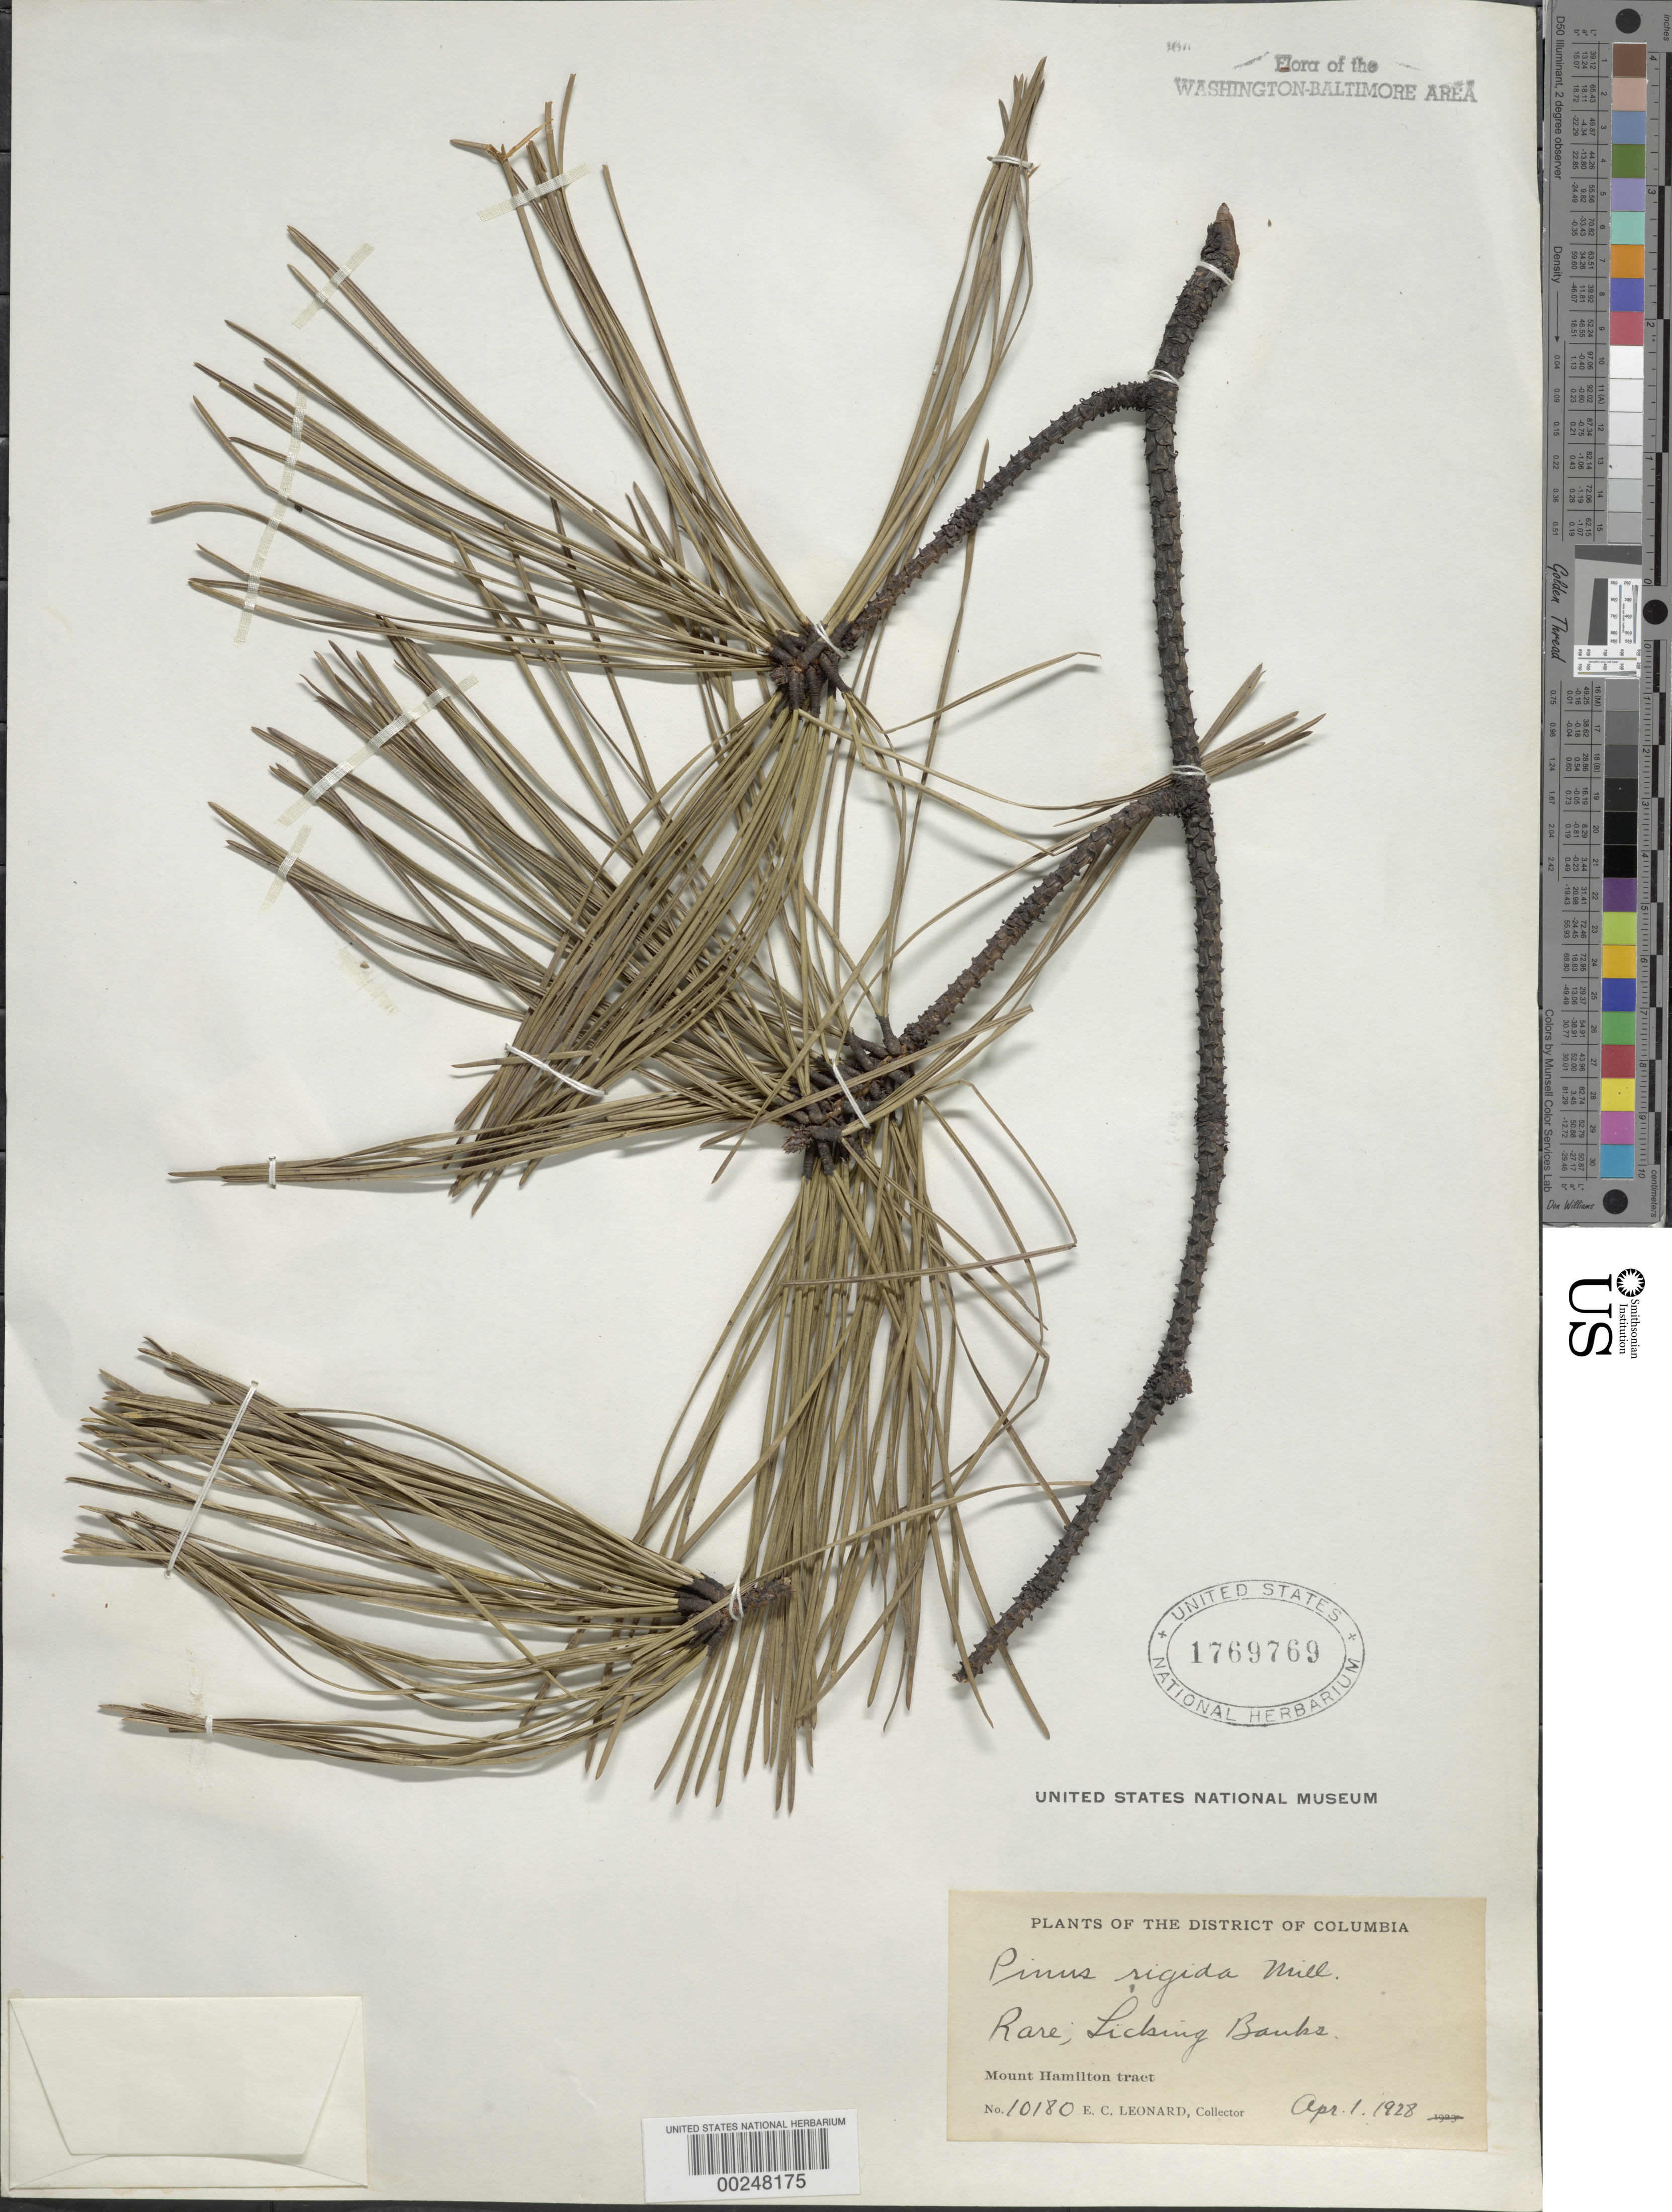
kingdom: Plantae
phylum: Tracheophyta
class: Pinopsida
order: Pinales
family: Pinaceae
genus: Pinus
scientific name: Pinus rigida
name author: Mill.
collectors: E. C. Leonard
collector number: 10180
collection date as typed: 01 Apr 1928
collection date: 1928-04-01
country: United States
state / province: District of Columbia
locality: Mount Hamilton, Licking Banks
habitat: Banks of liche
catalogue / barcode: US 1769769